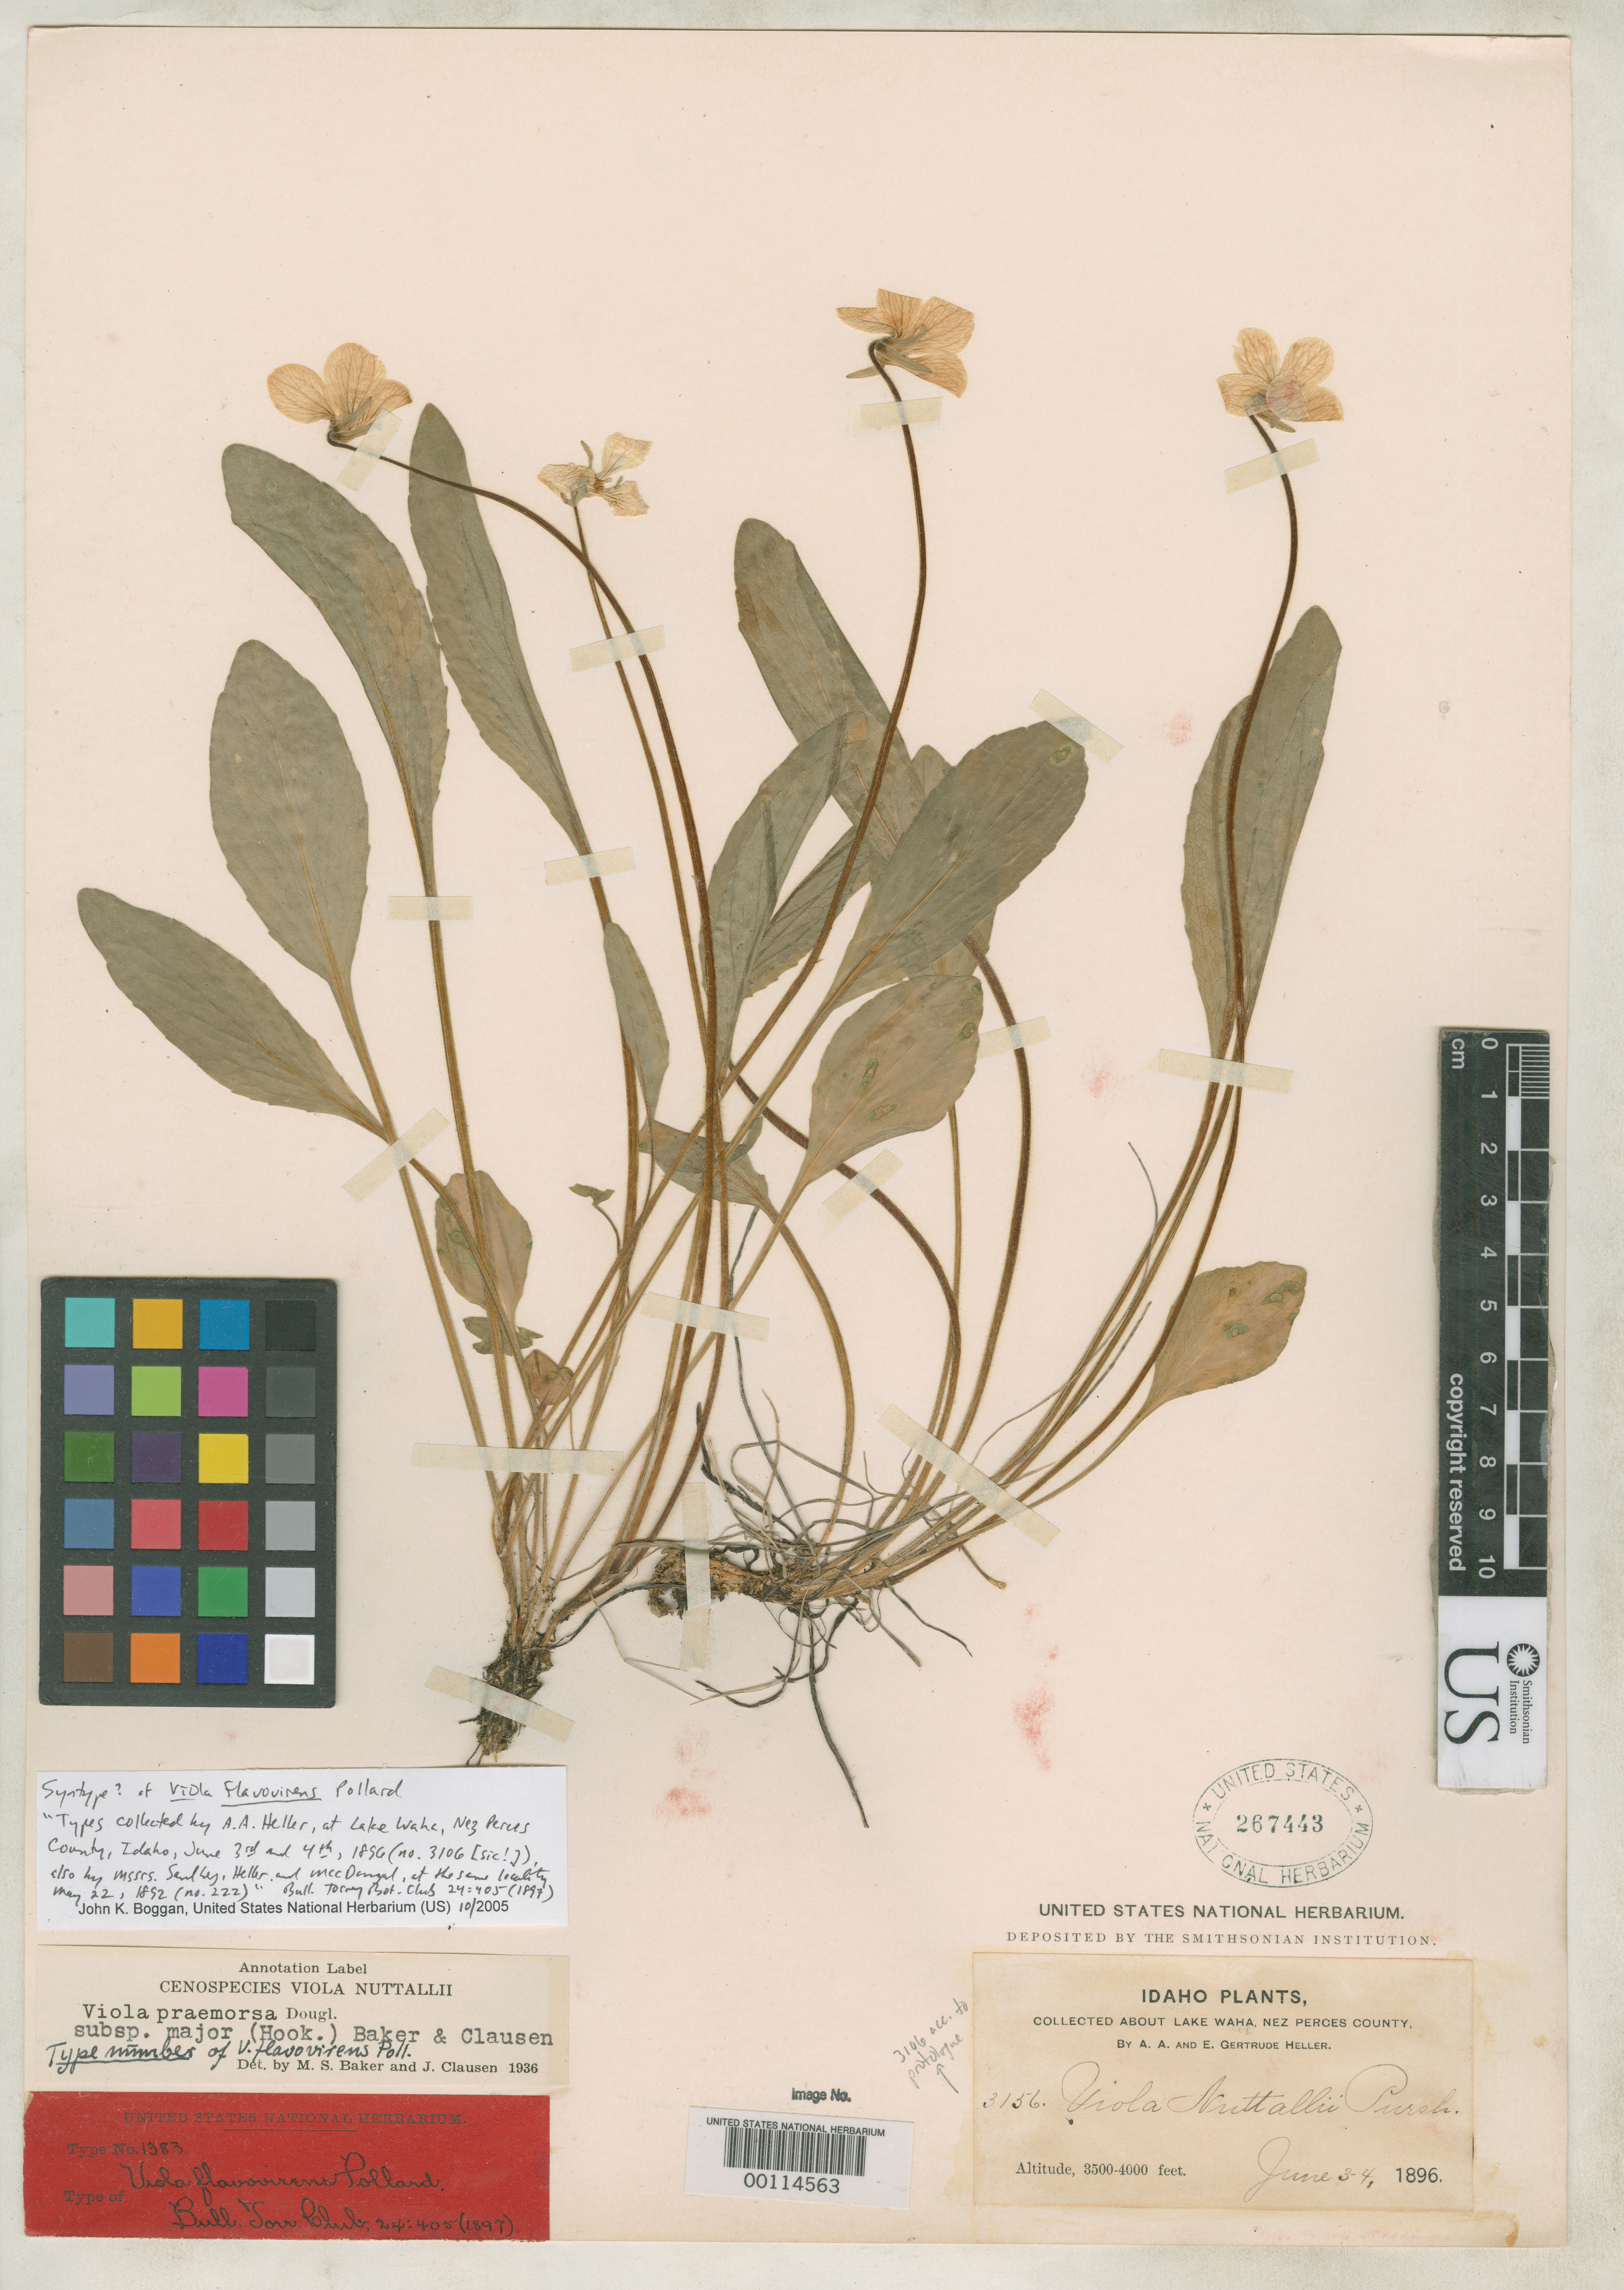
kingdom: Plantae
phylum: Tracheophyta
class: Magnoliopsida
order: Malpighiales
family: Violaceae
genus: Viola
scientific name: Viola flavovirens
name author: Pollard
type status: Possible Syntype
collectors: A. A. Heller & E. G. Heller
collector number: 3156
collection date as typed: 03 Jun 1896 to 04 Jun 1896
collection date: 1896-06-03/1896-06-04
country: United States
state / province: Idaho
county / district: Nez Perce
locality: Lake Waha.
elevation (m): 610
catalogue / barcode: US 267443